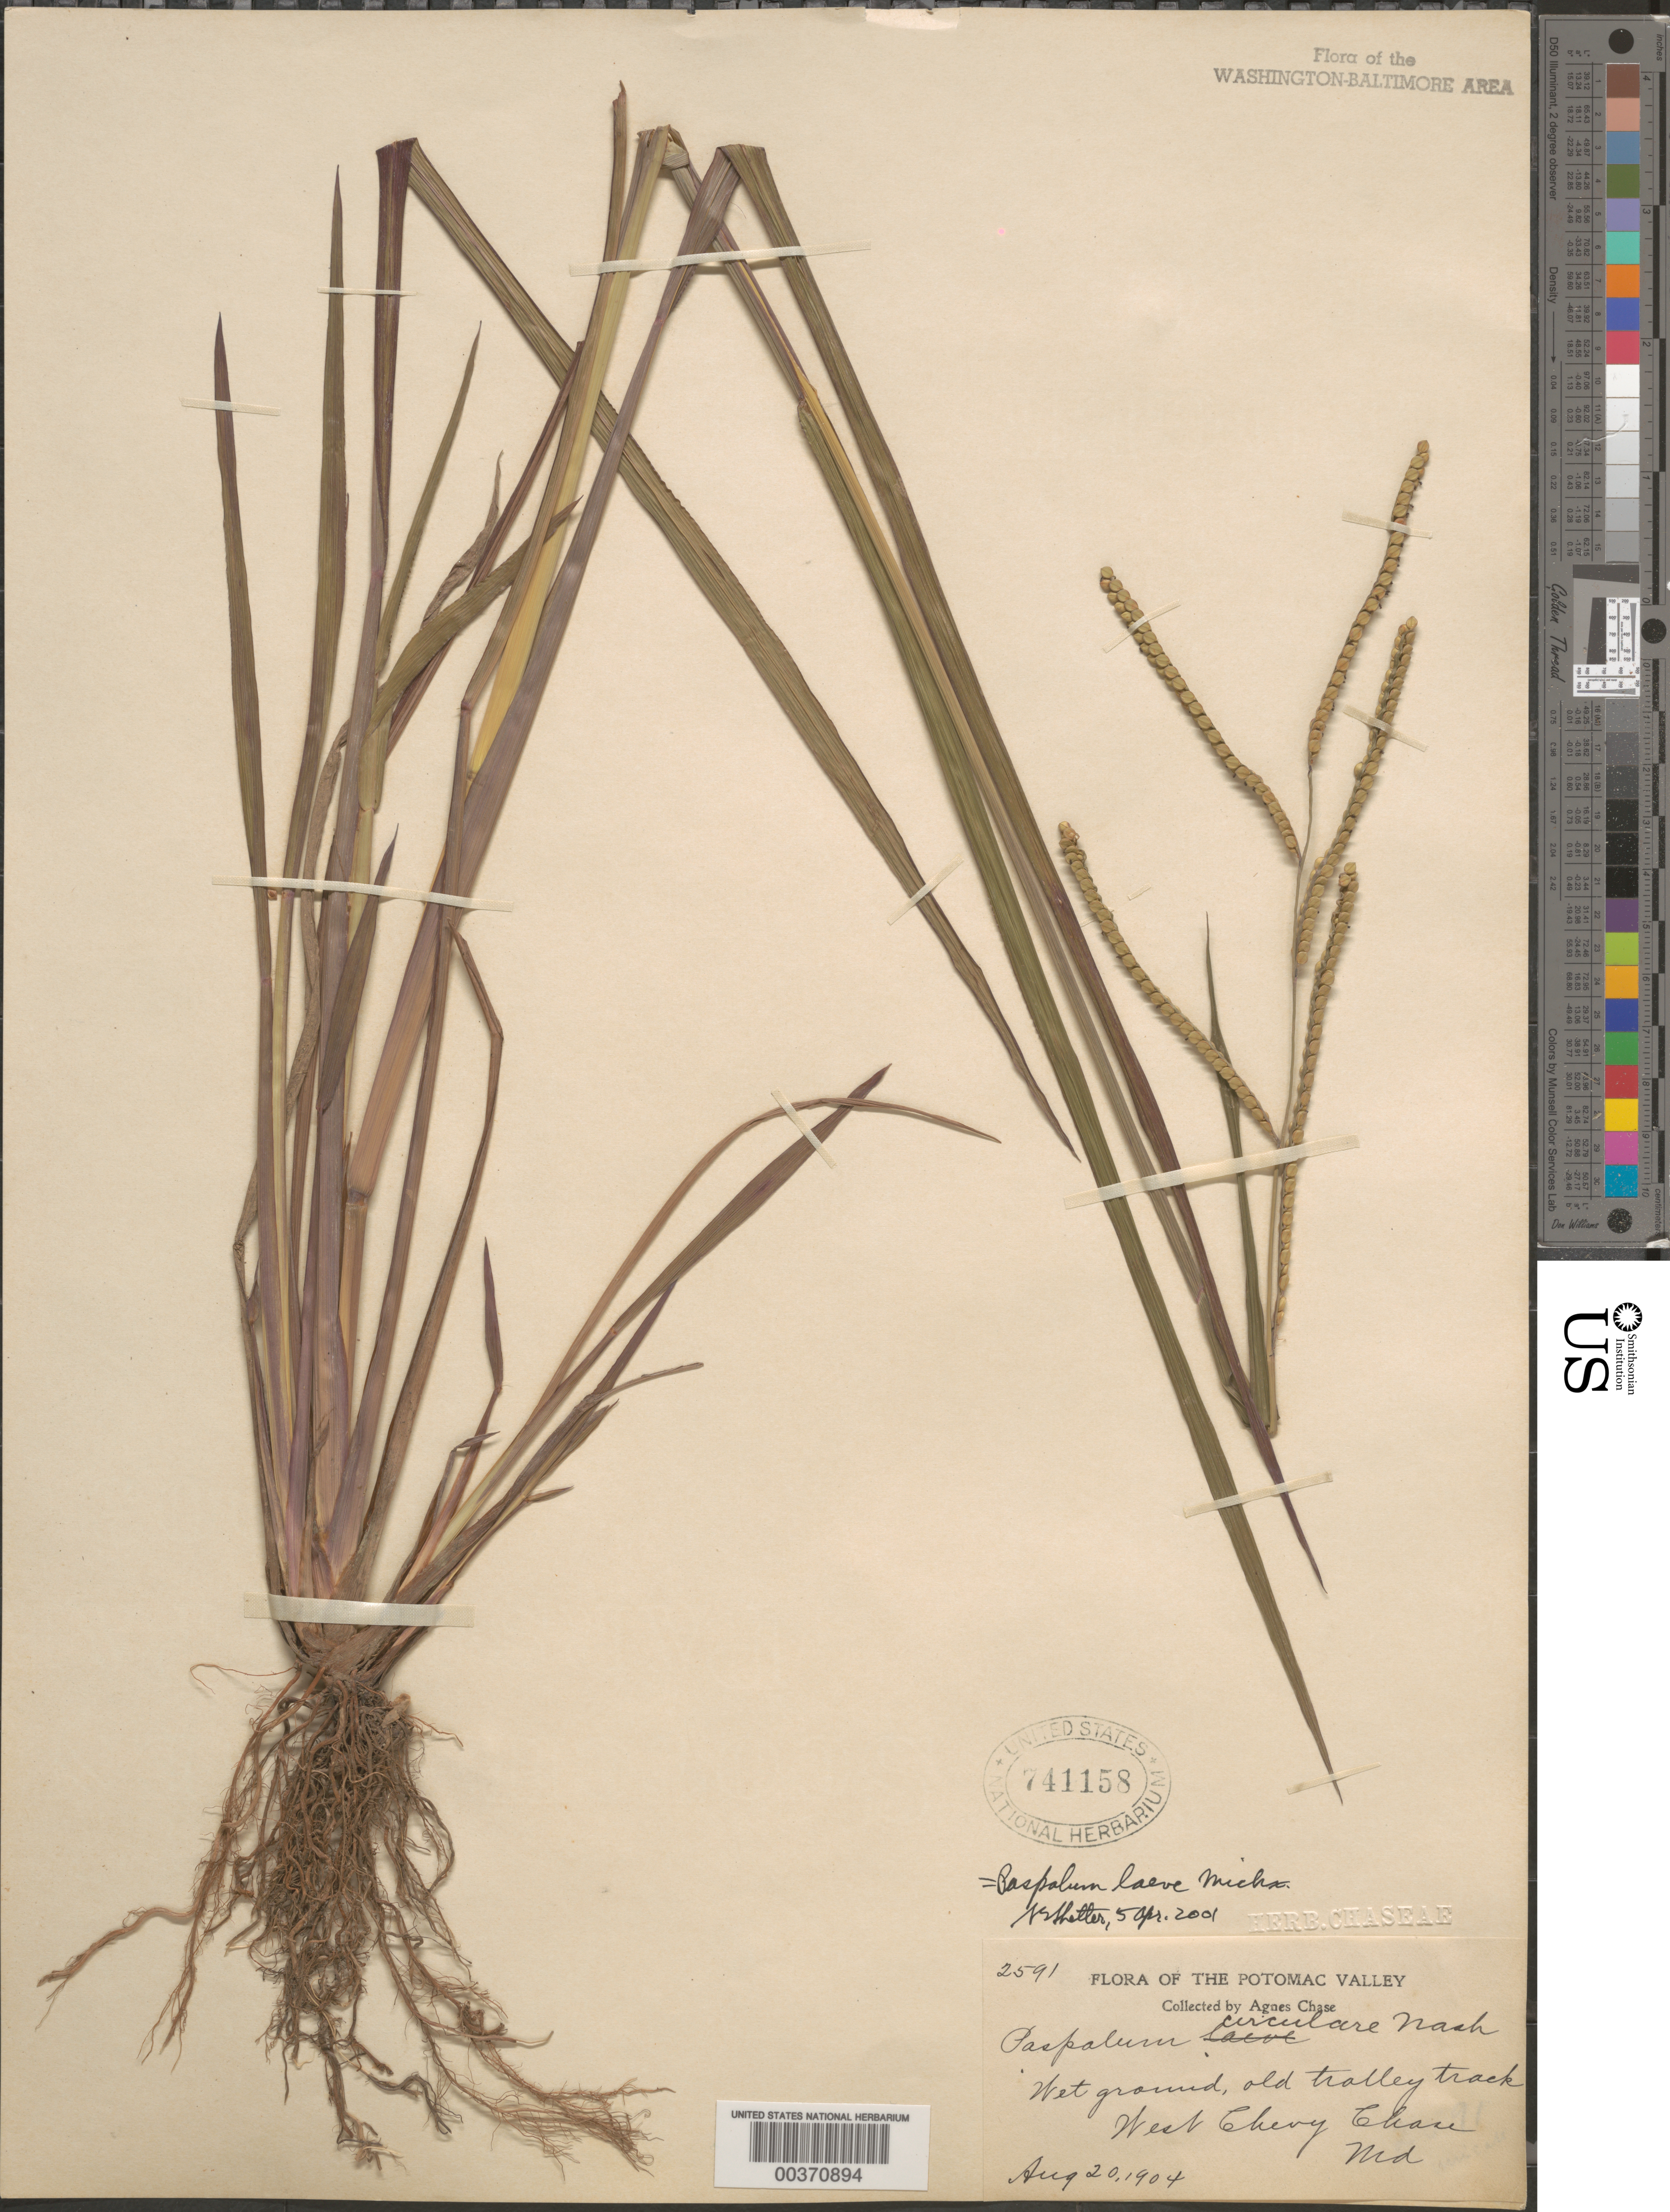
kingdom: Plantae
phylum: Tracheophyta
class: Liliopsida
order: Poales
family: Poaceae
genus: Paspalum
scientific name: Paspalum laeve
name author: Michx.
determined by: Chase, [M.] Agnes, (US)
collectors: A. Chase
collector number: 2591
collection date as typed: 20 Aug 1904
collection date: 1904-08-20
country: United States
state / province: Maryland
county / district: Montgomery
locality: West Chevy Chase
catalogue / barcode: US 741158